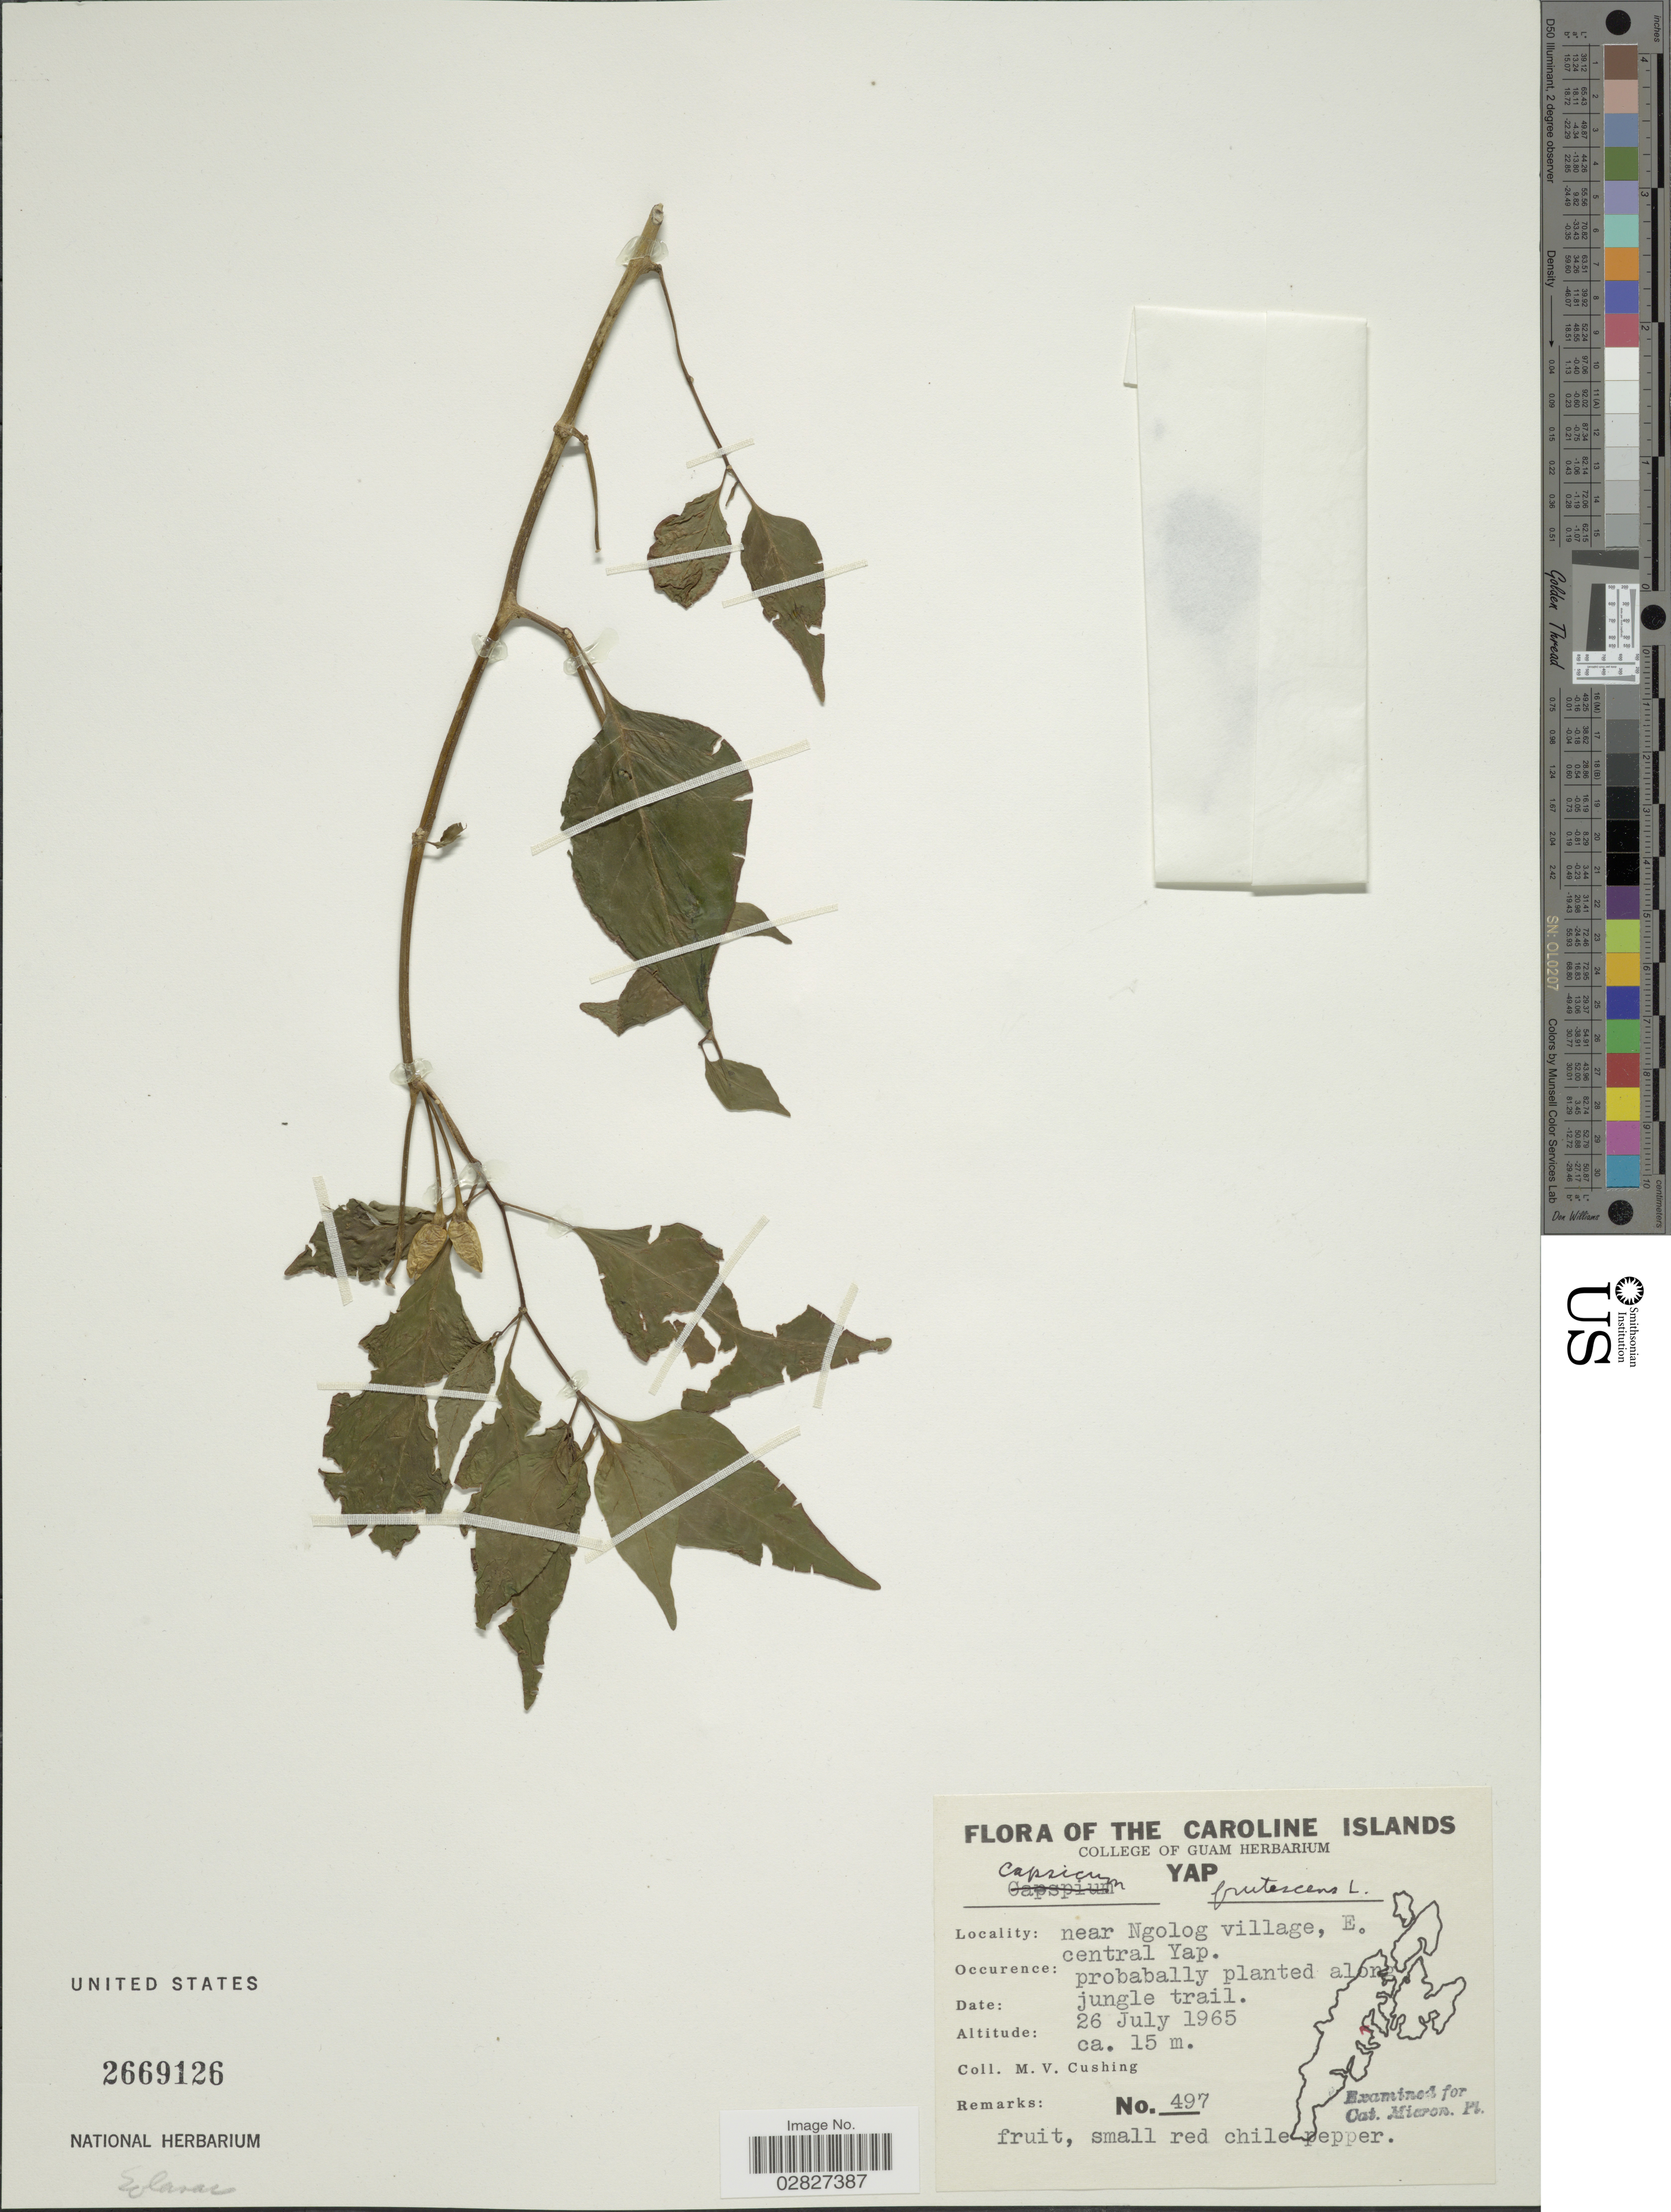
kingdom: Plantae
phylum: Tracheophyta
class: Magnoliopsida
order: Solanales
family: Solanaceae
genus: Capsicum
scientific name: Capsicum frutescens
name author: L.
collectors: M. V. Cushing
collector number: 497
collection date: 1965-07-26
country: Micronesia, Federated States of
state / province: Yap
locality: Caroline Islands. Yap. Near Ngolog village, E. central Yap.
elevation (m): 15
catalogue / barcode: US 2669126